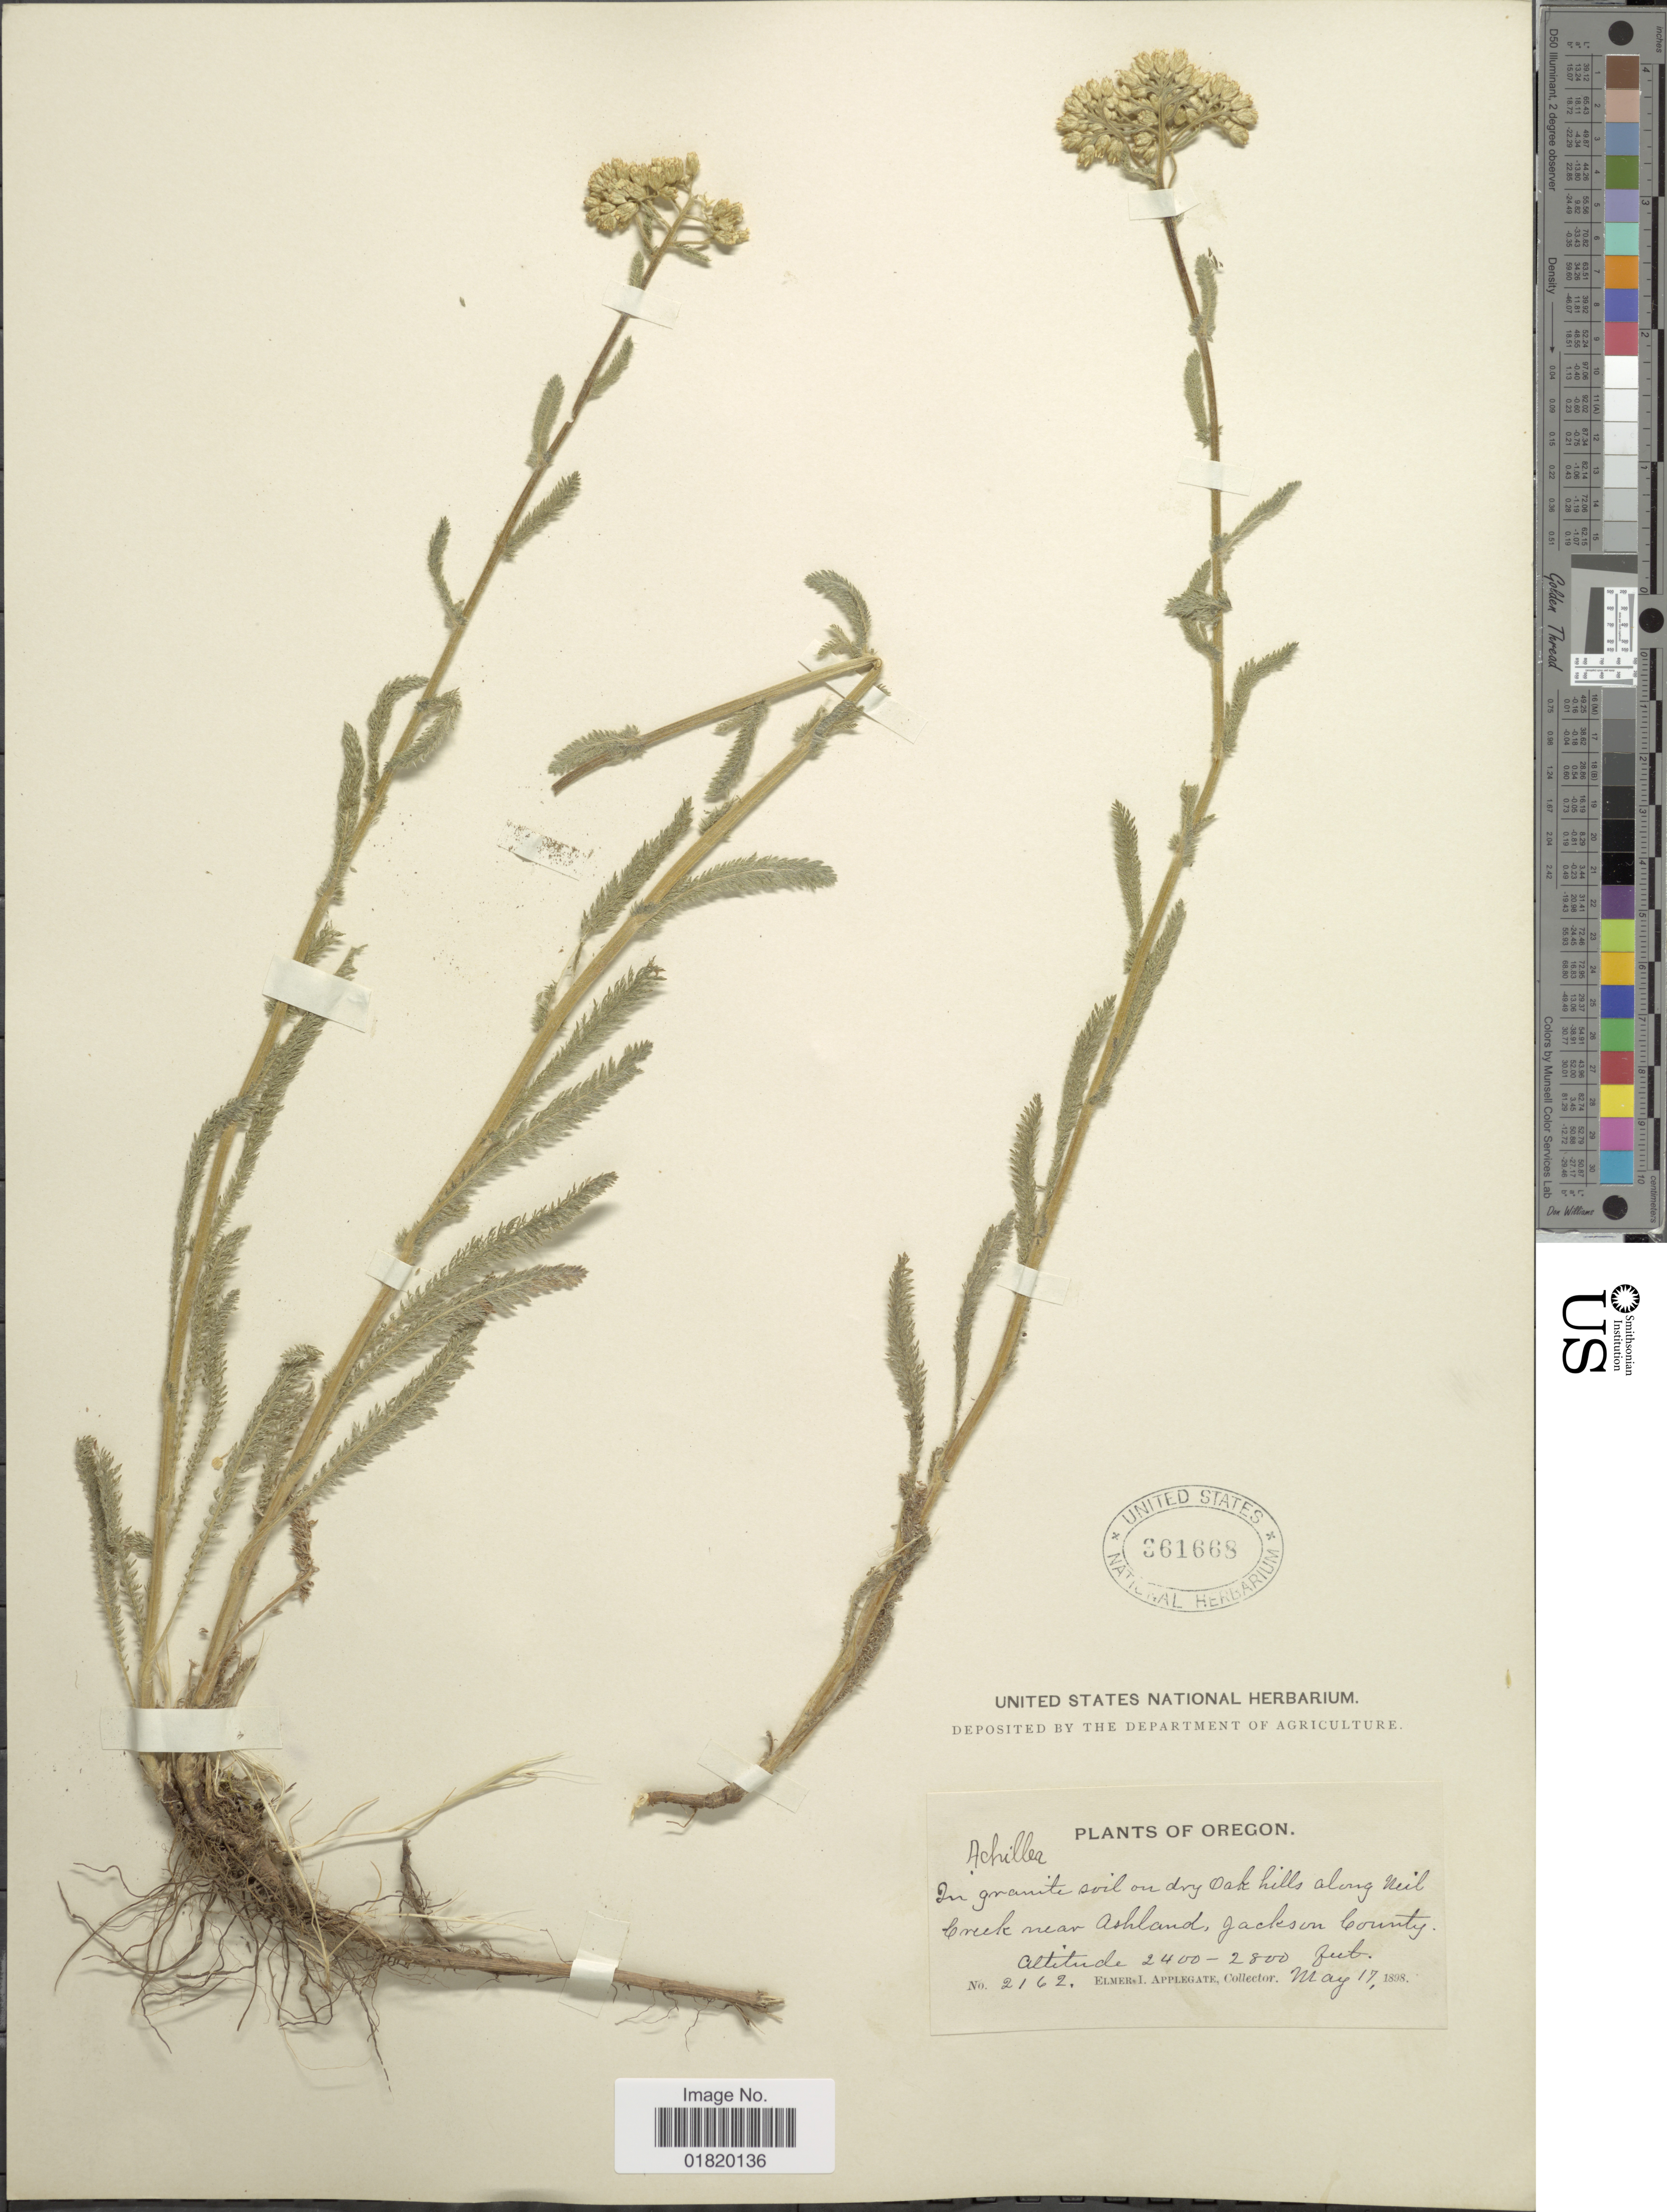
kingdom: Plantae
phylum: Tracheophyta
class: Magnoliopsida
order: Asterales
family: Asteraceae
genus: Achillea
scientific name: Achillea lanulosa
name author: Nutt.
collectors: E. I. Applegate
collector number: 2162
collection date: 1898-05-17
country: United States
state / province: Oregon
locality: Along Neil Creek near Ashland, Jackson County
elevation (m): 732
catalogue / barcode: US 361668